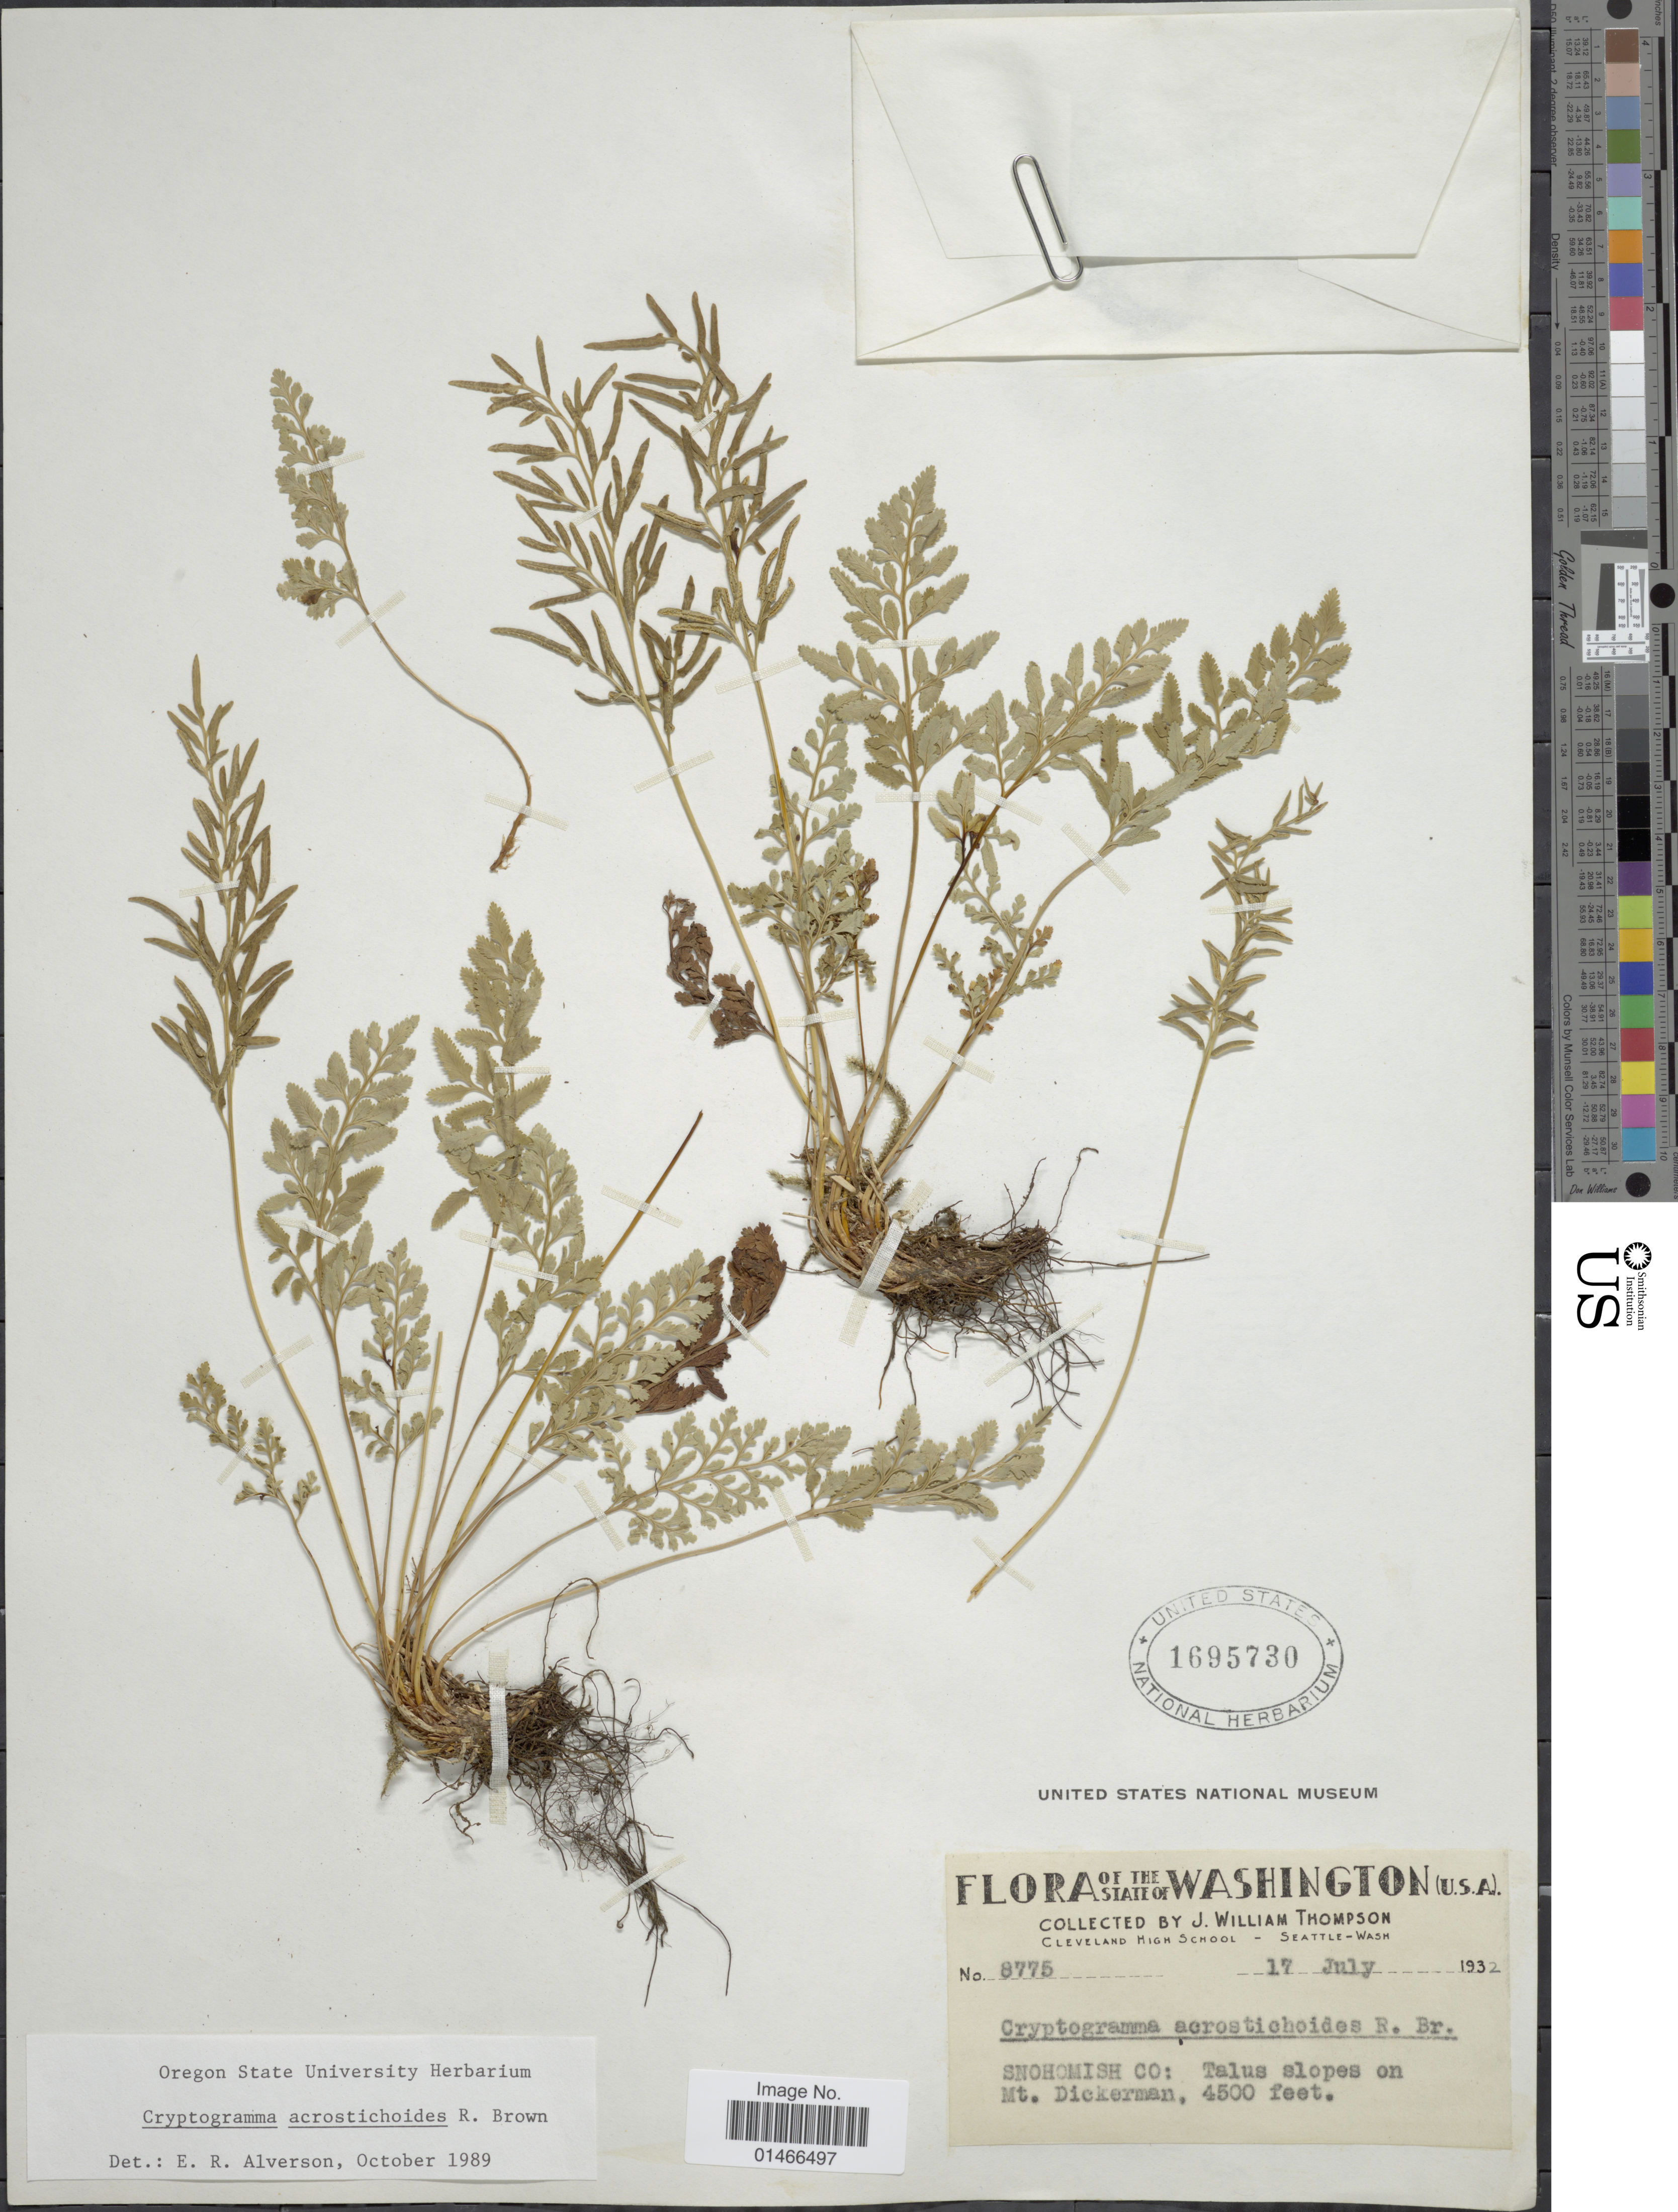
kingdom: Plantae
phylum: Tracheophyta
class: Polypodiopsida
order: Polypodiales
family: Pteridaceae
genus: Cryptogramma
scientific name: Cryptogramma acrostichoides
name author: R. Br.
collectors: J. W. Thompson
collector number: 8775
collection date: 1932-07-17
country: United States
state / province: Washington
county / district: Snohomish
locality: Snohomish Co: Talus slopes on Mt. Dickerman. U.S.A.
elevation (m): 1372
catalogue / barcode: US 1695730